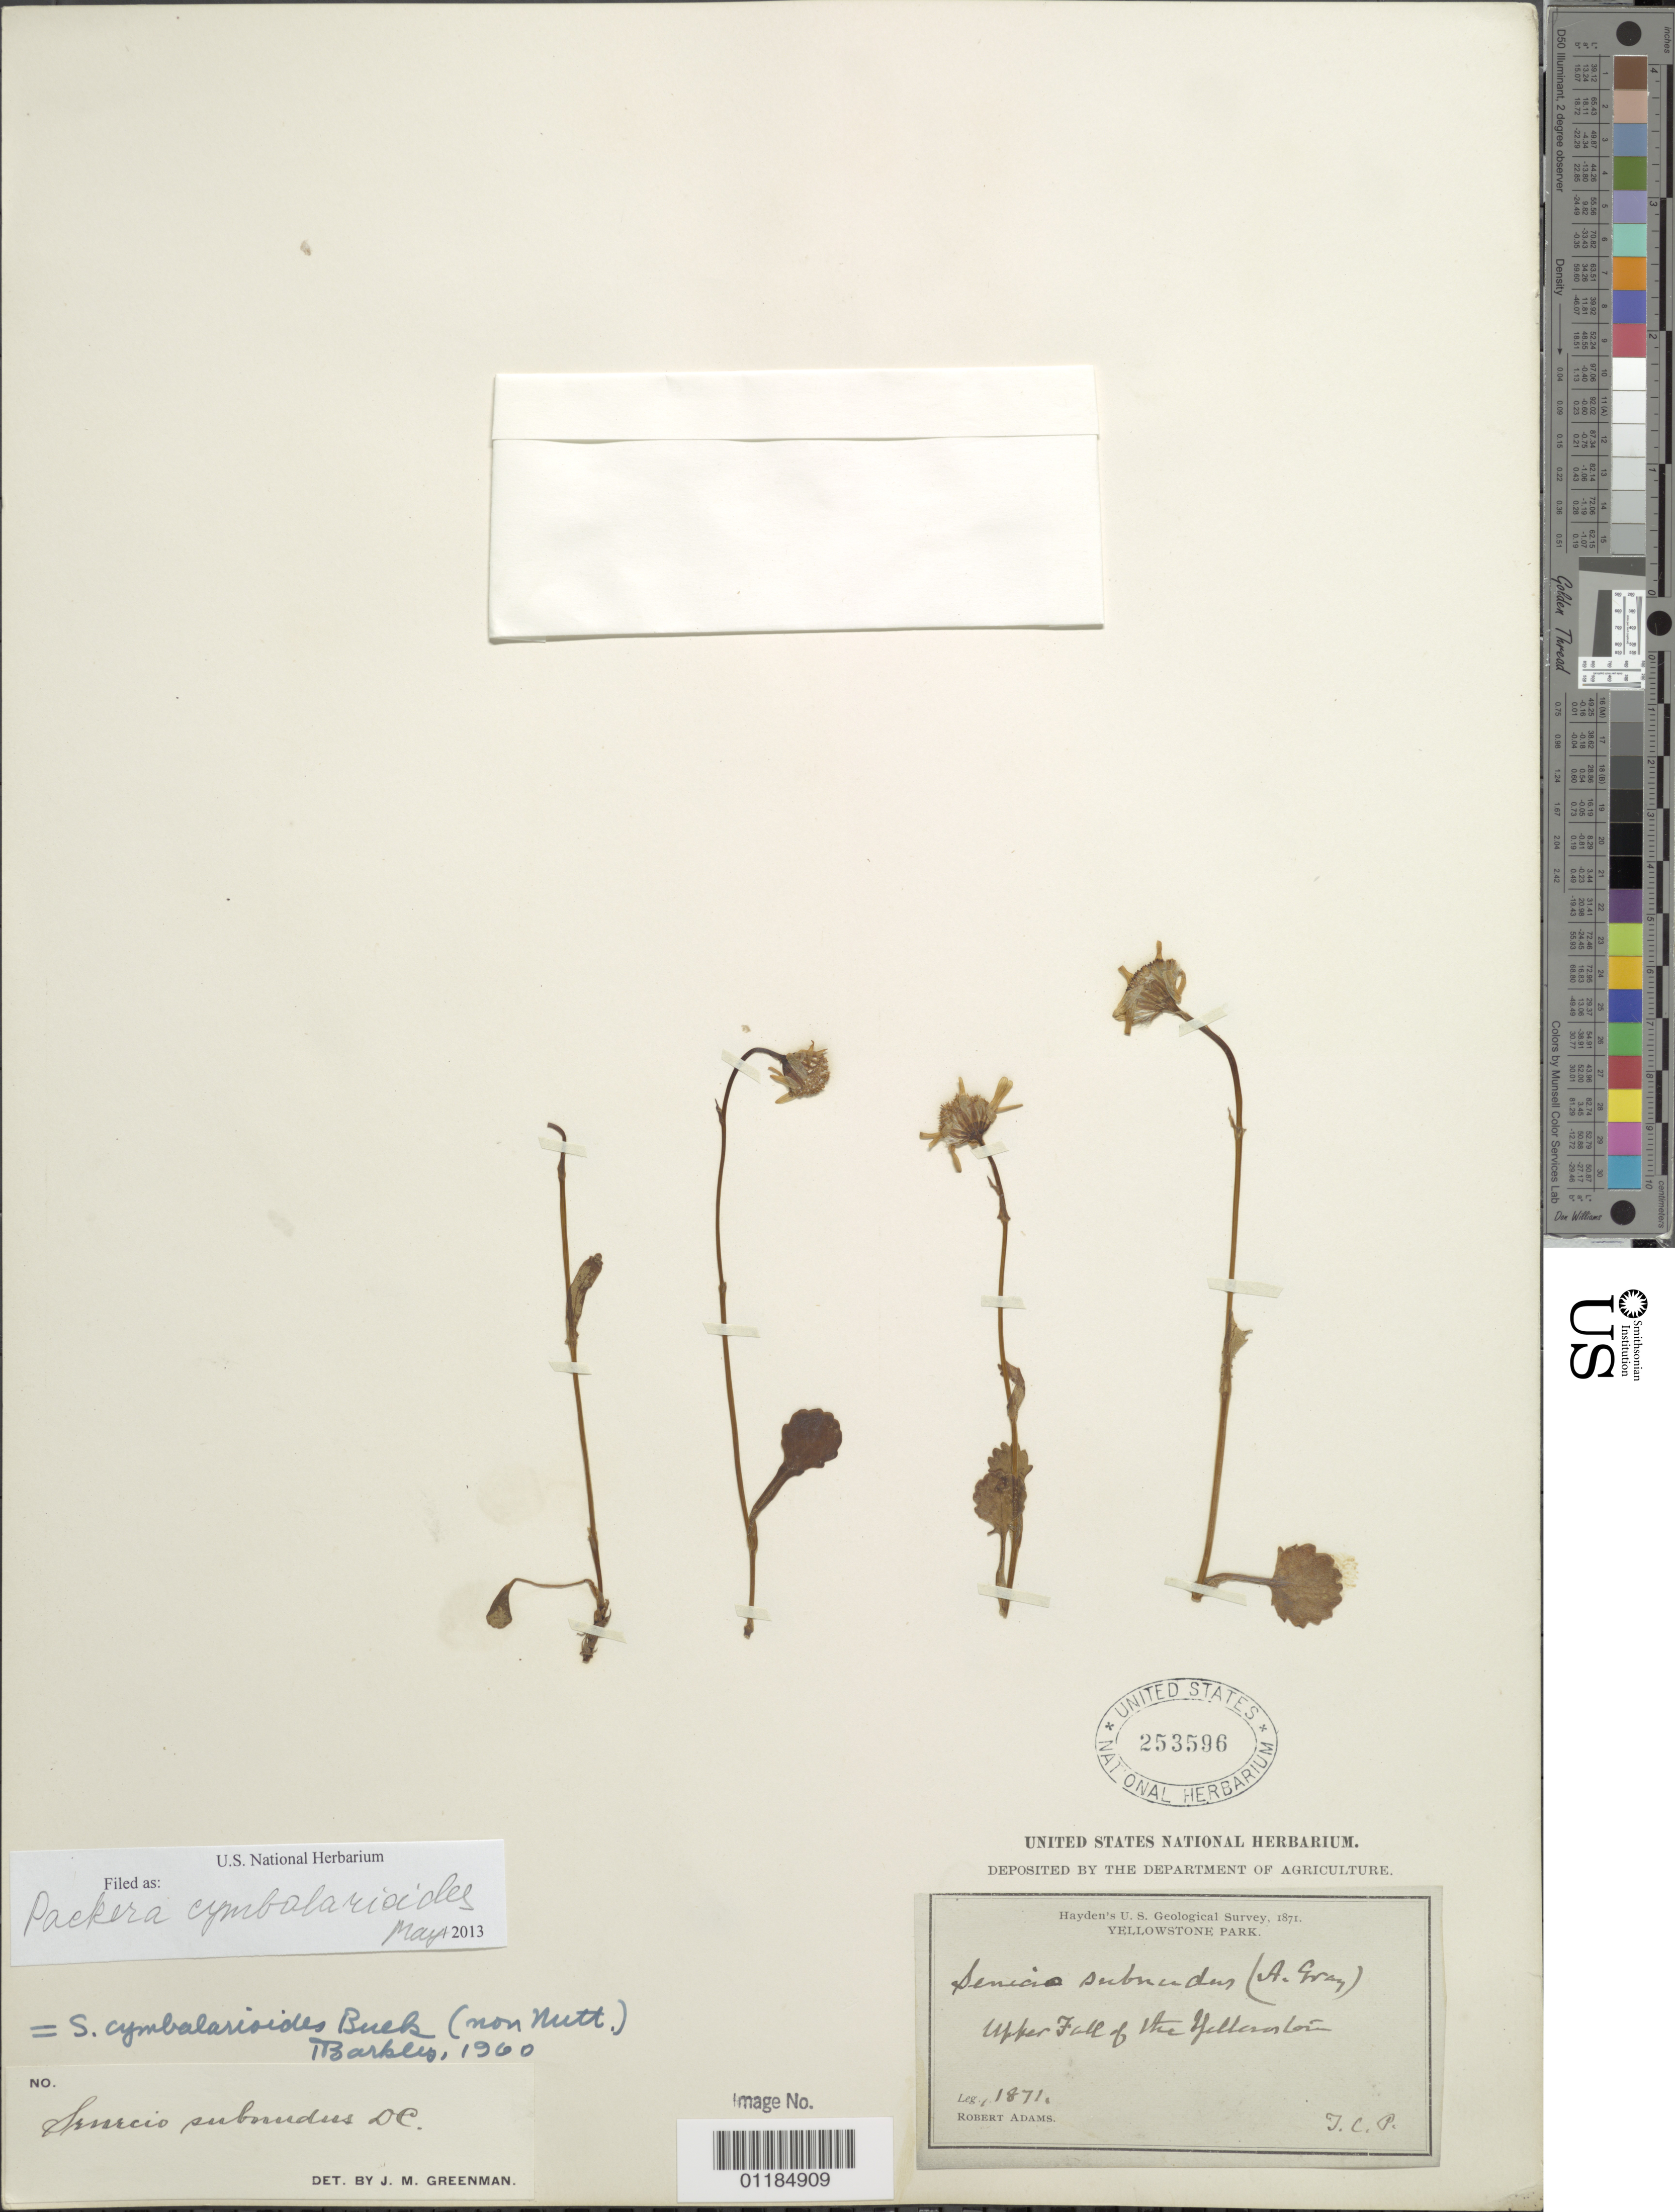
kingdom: Plantae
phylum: Tracheophyta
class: Magnoliopsida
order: Asterales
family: Asteraceae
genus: Packera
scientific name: Packera cymbalarioides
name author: (H. Buek) W.A. Weber & Á. Löve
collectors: R. Adams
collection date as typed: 1871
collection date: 1871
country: United States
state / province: Wyoming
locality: Upper Fall of the Yellowstone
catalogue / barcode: US 253596